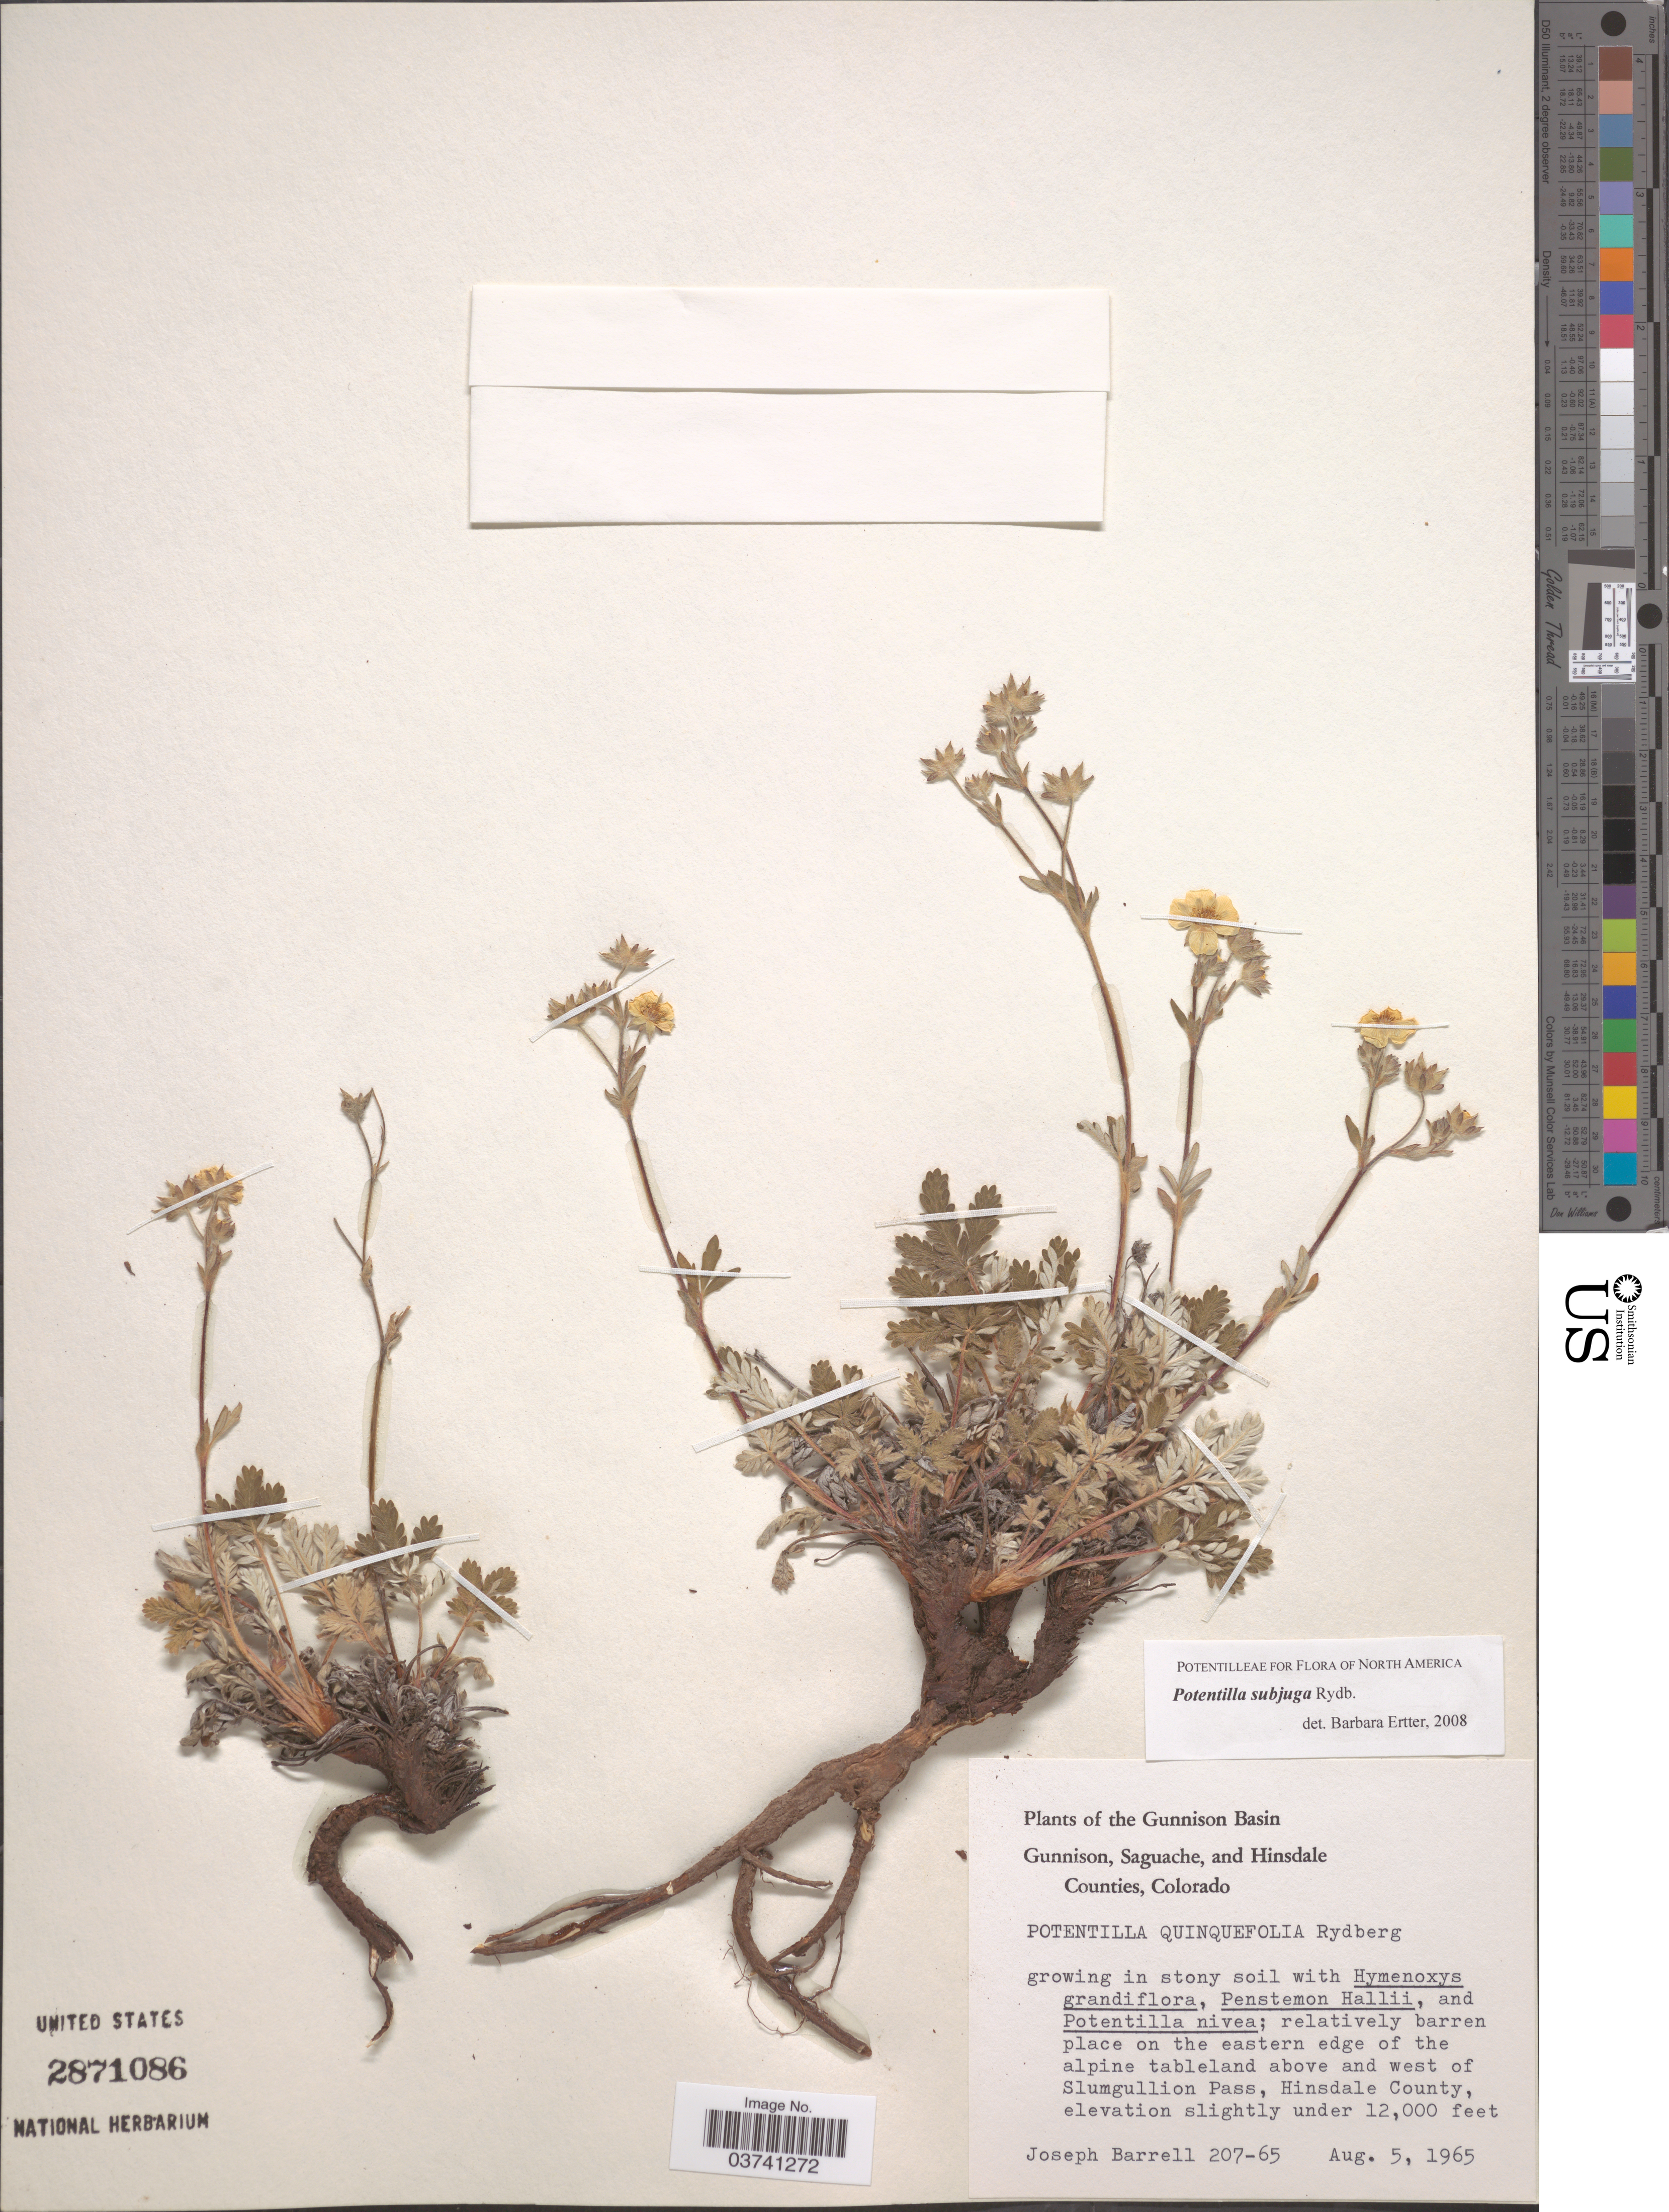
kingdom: Plantae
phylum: Tracheophyta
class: Magnoliopsida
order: Rosales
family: Rosaceae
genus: Potentilla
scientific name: Potentilla subjuga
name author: Rydb.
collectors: J. Barrell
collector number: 207-65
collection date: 1965-08-05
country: United States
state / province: Colorado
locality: Gunnison Basin. Relatively barren place on the eastern edge of the alpine tableland above and west of Slumgullion Pass, Hinsdale County.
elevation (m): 3658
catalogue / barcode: US 2871086